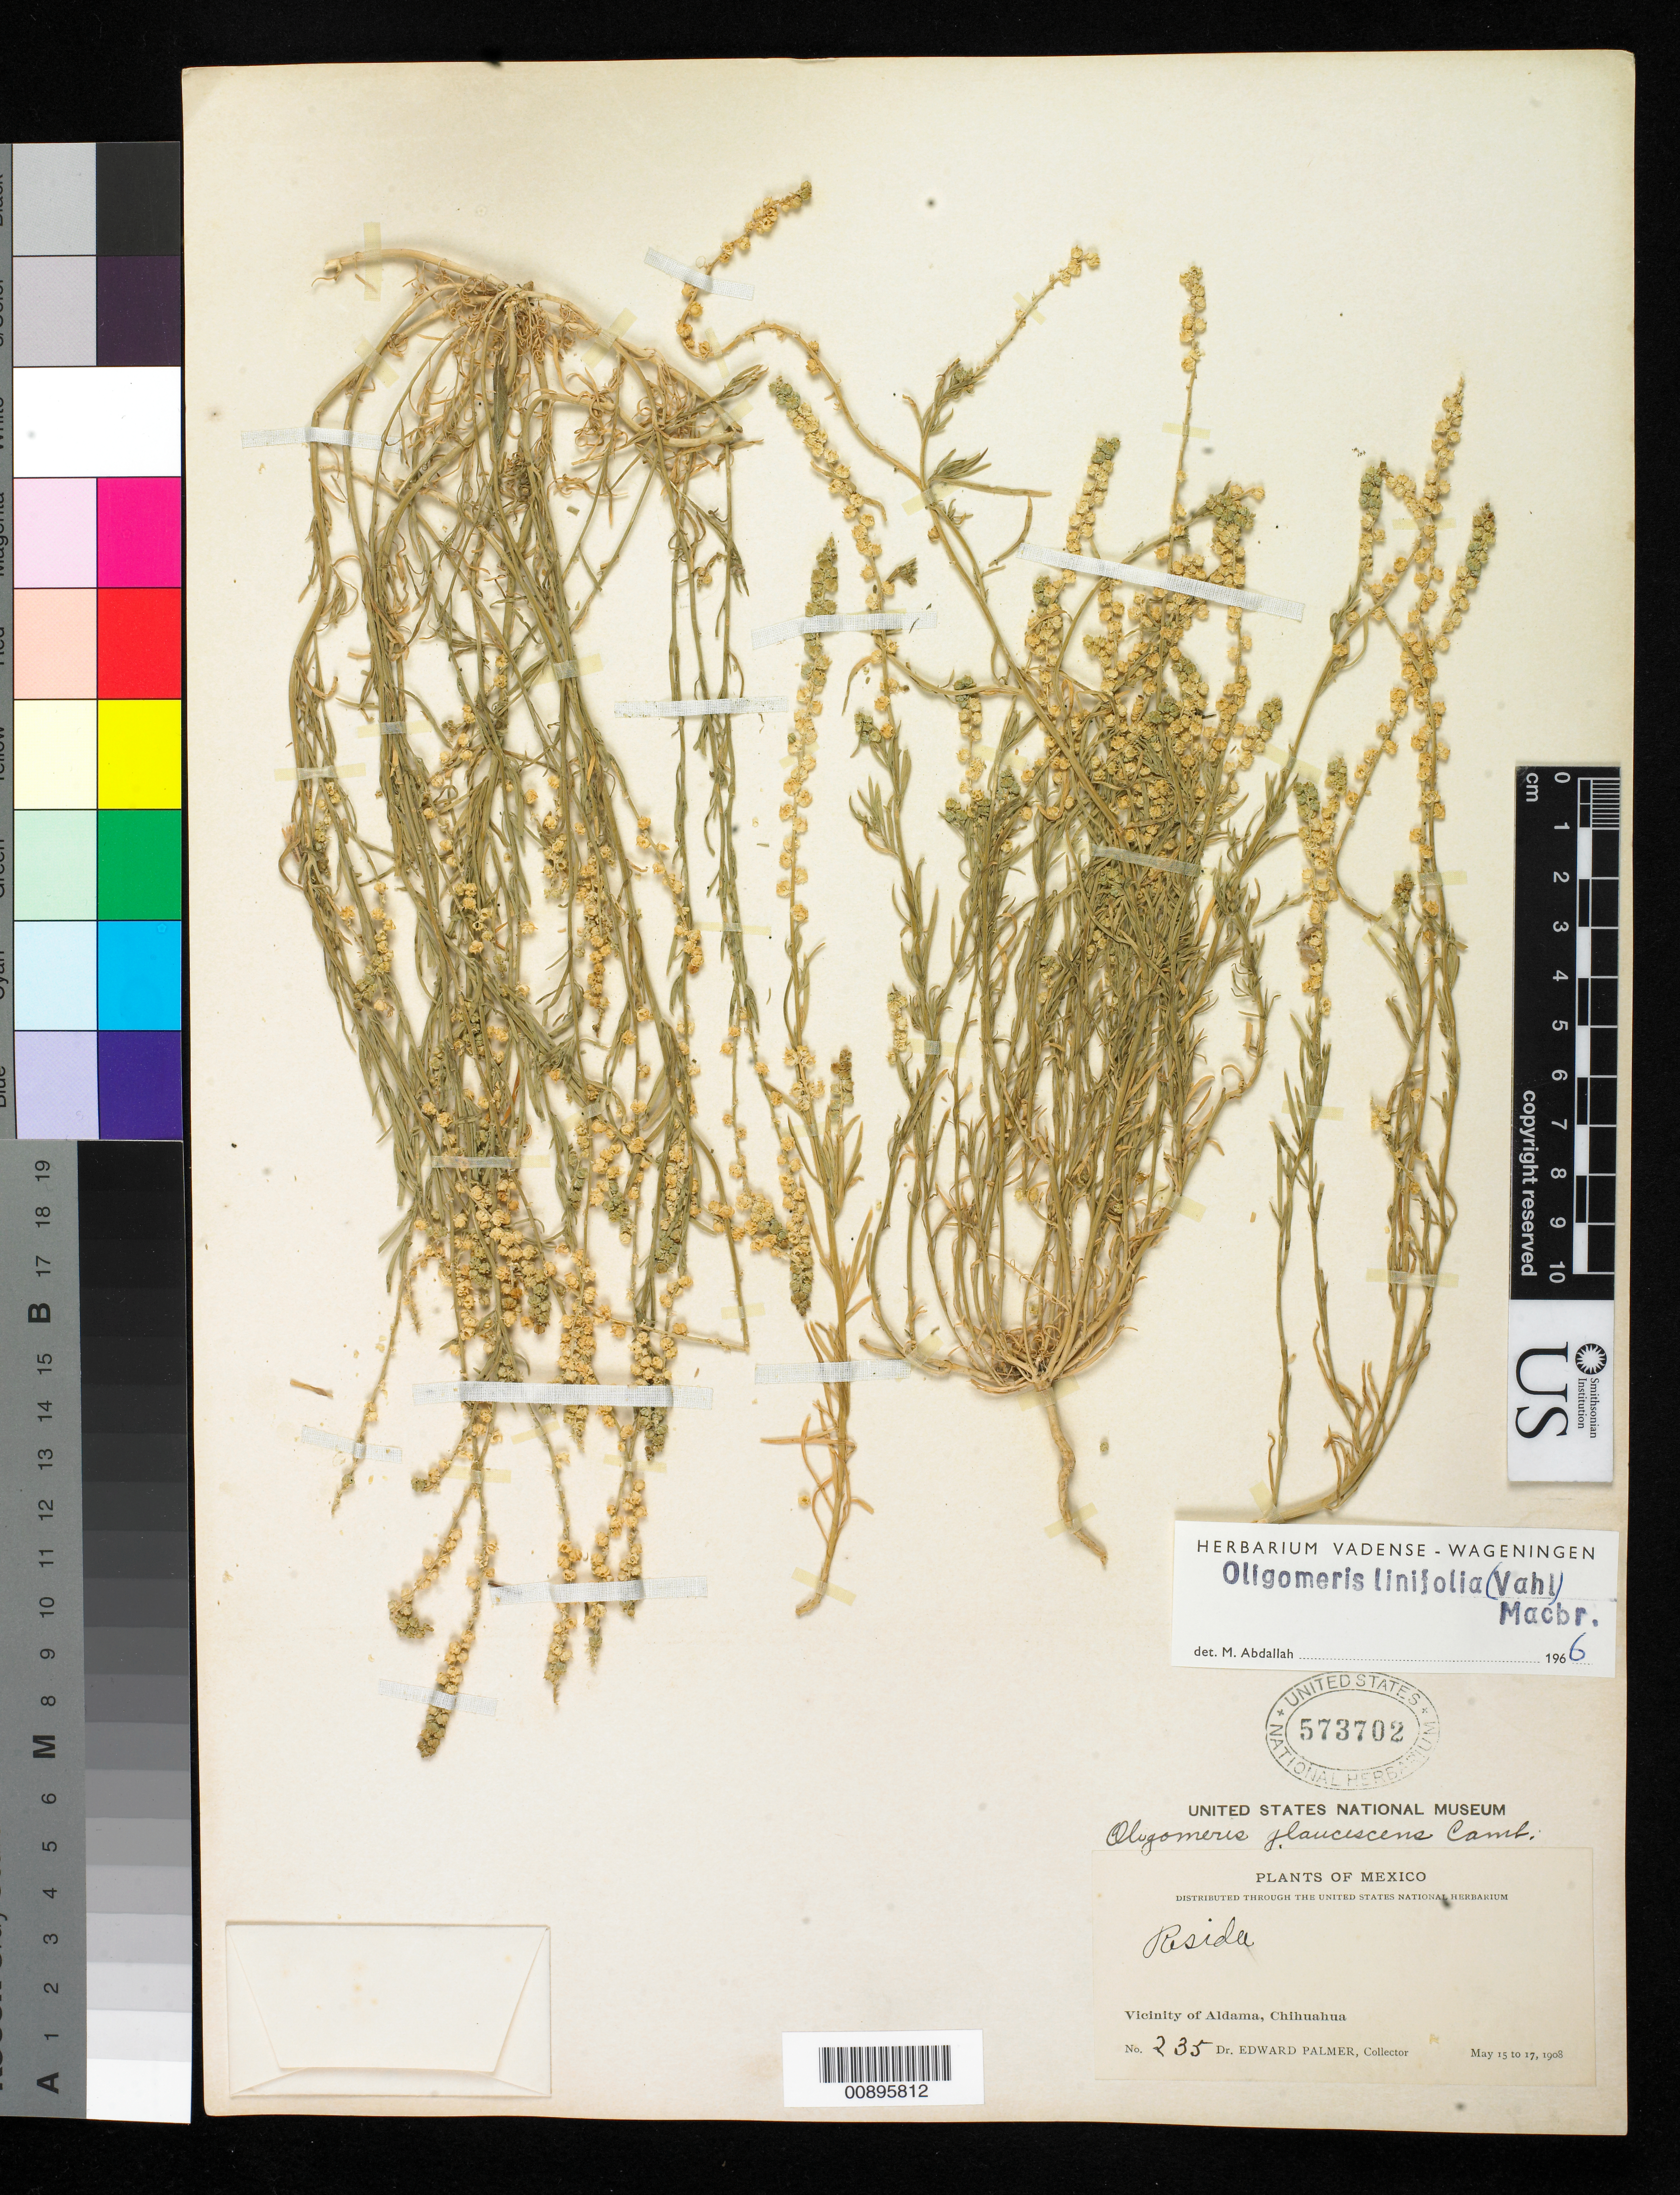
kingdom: Plantae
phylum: Tracheophyta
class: Magnoliopsida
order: Brassicales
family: Resedaceae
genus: Oligomeris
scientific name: Oligomeris linifolia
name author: (Vahl) J.F. Macbr.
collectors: E. Palmer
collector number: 235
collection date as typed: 15 May 1908 to 17 May 1908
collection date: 1908-05-15/1908-05-17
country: Mexico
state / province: Chihuahua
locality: Vicinity of Aldama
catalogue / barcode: US 573702